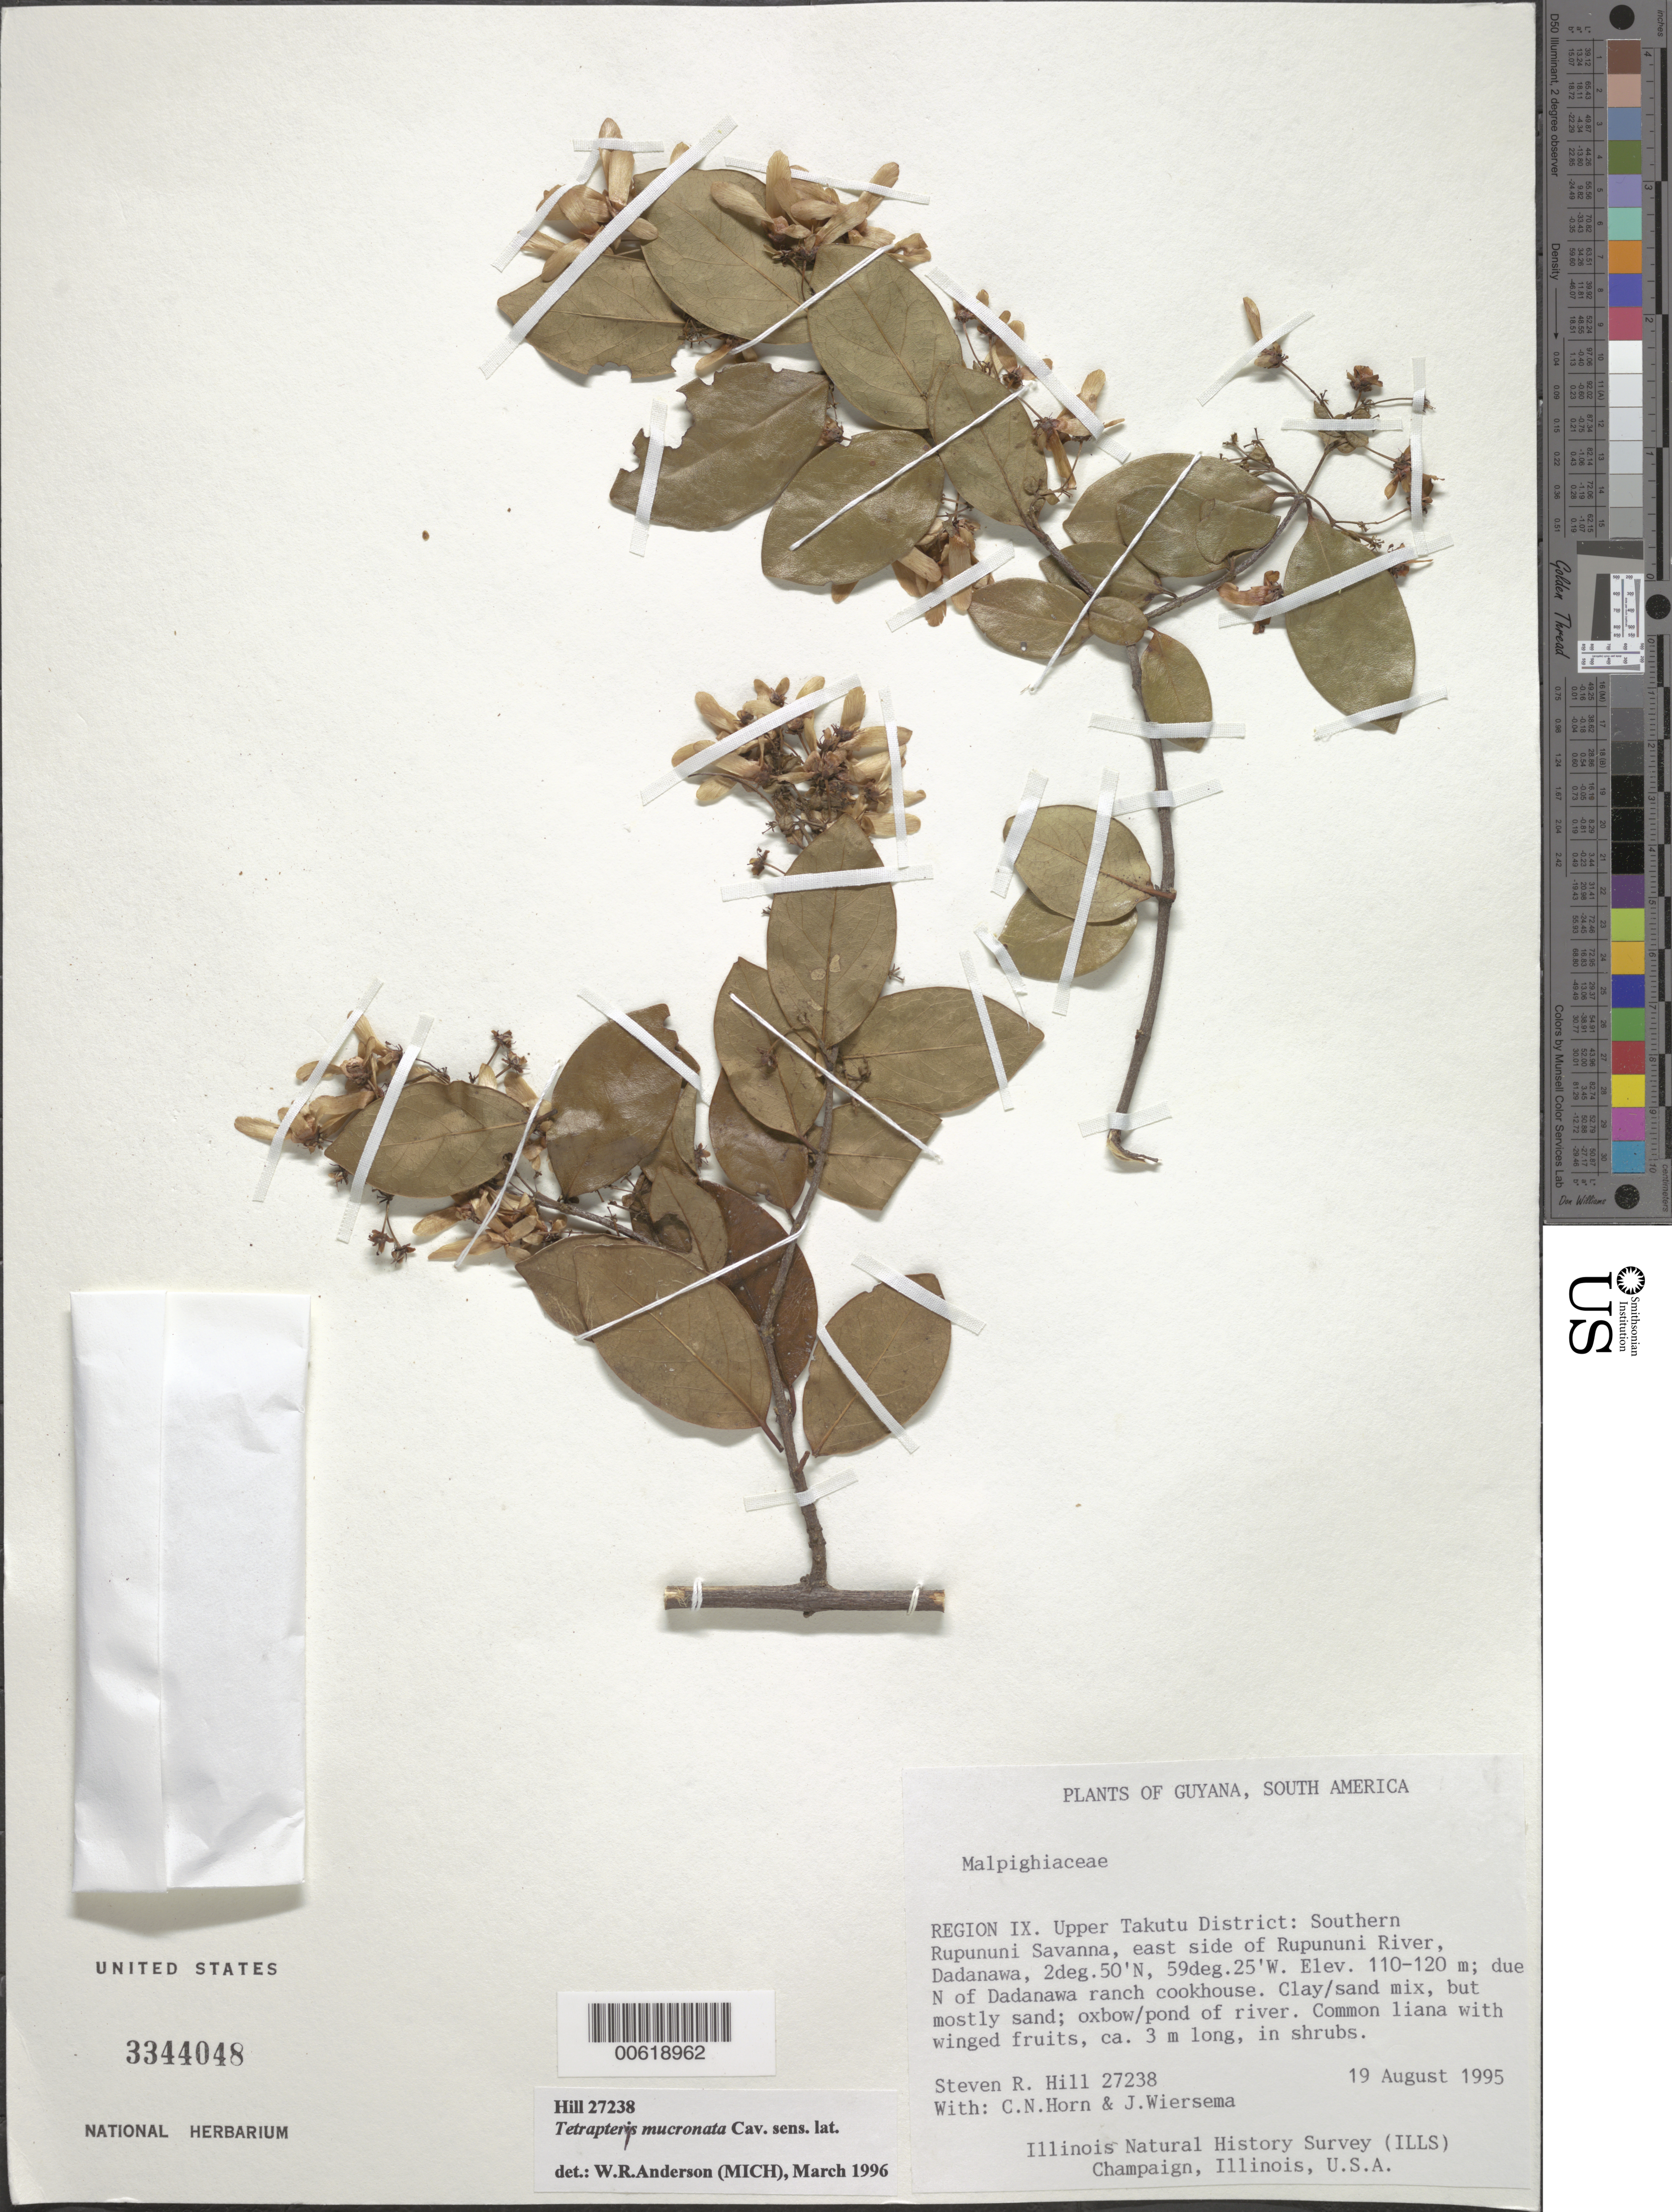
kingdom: Plantae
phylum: Tracheophyta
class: Magnoliopsida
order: Malpighiales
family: Malpighiaceae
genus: Tetrapterys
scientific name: Tetrapterys mucronata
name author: Cav.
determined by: Anderson, W. R., (MICH), University of Michigan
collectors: S. R. Hill, C. N. Horn & J. H. Wiersema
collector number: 27238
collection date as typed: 19-Aug-95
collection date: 1995-08-19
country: Guyana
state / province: U. Takutu-U. Essequibo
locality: Dadanawa, southern Rupununi Savanna, E side of Rupununi R.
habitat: Clay/sand mix, mostly sand, oxbow/pond of river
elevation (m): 110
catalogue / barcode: US 3344048